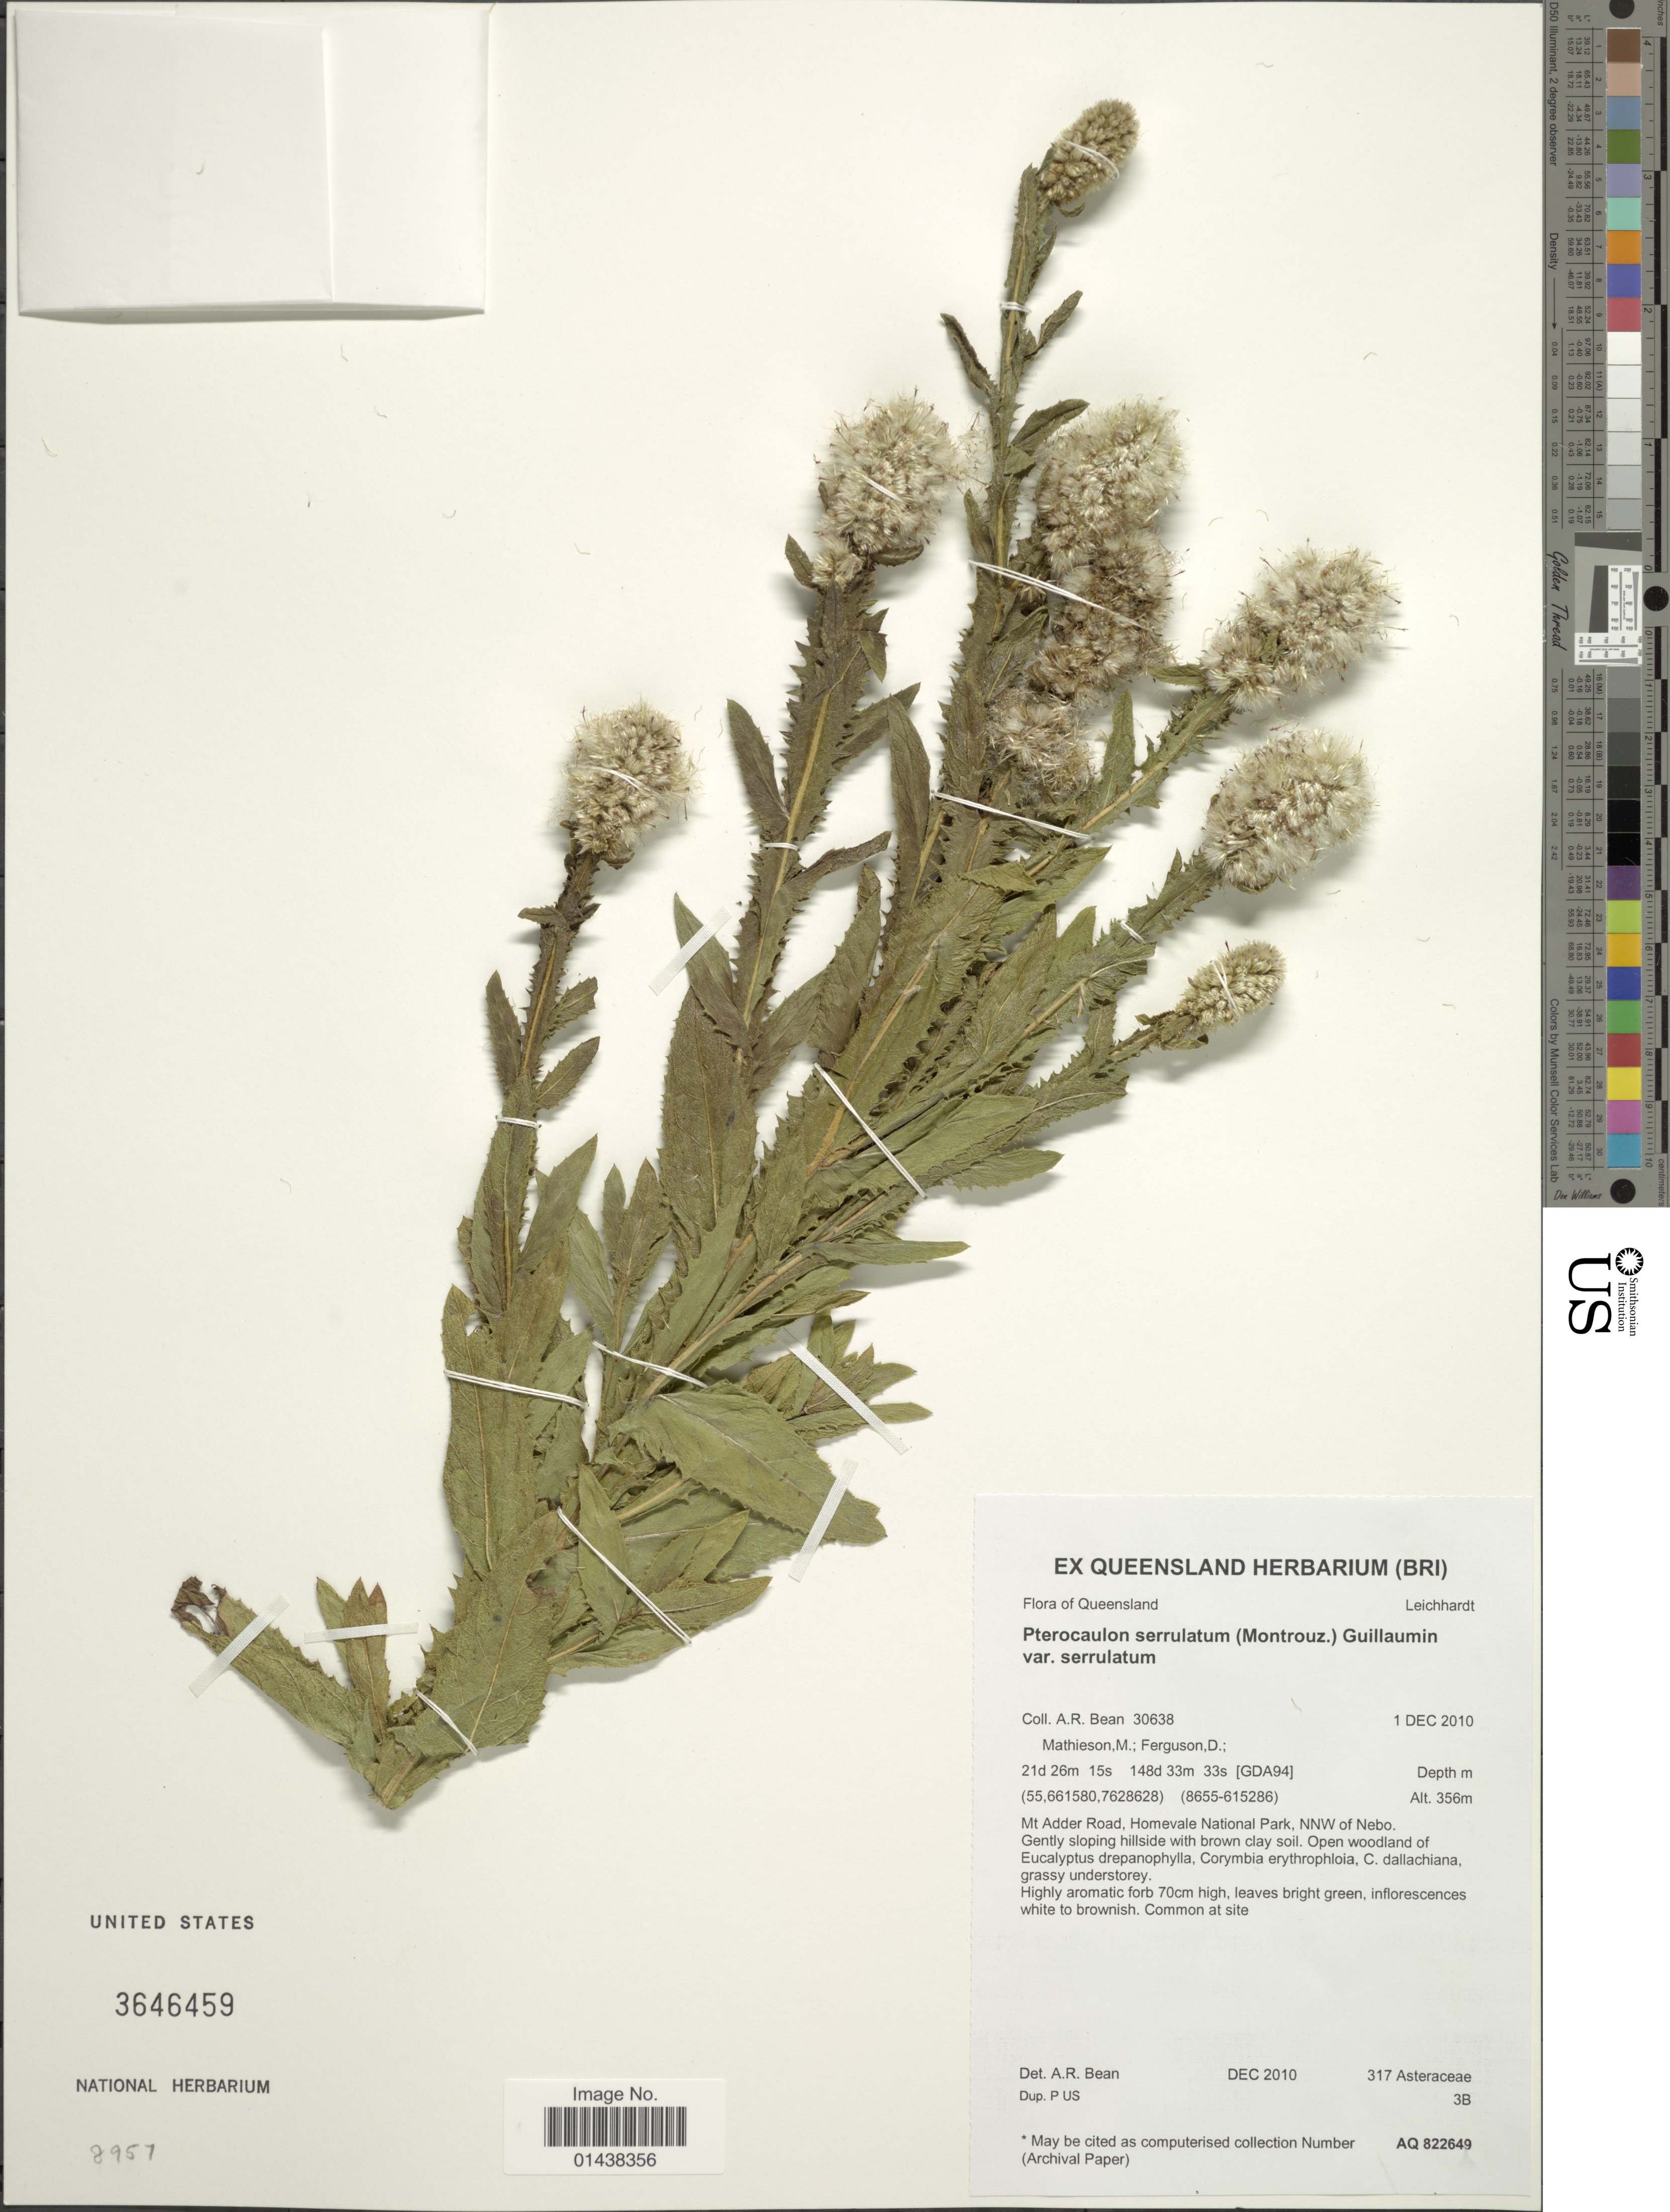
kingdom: Plantae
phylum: Tracheophyta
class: Magnoliopsida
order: Asterales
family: Asteraceae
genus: Pterocaulon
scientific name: Pterocaulon serrulatum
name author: (Montrouz.) Guillaumin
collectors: A. R. Bean, M. T. Mathieson & D. Ferguson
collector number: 30638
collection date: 2010-12-01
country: Australia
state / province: Queensland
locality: Leichardt, (GDA94) Mt Adder Road, Homevale National Park, NNW of Nebo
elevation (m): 356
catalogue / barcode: US 3646459